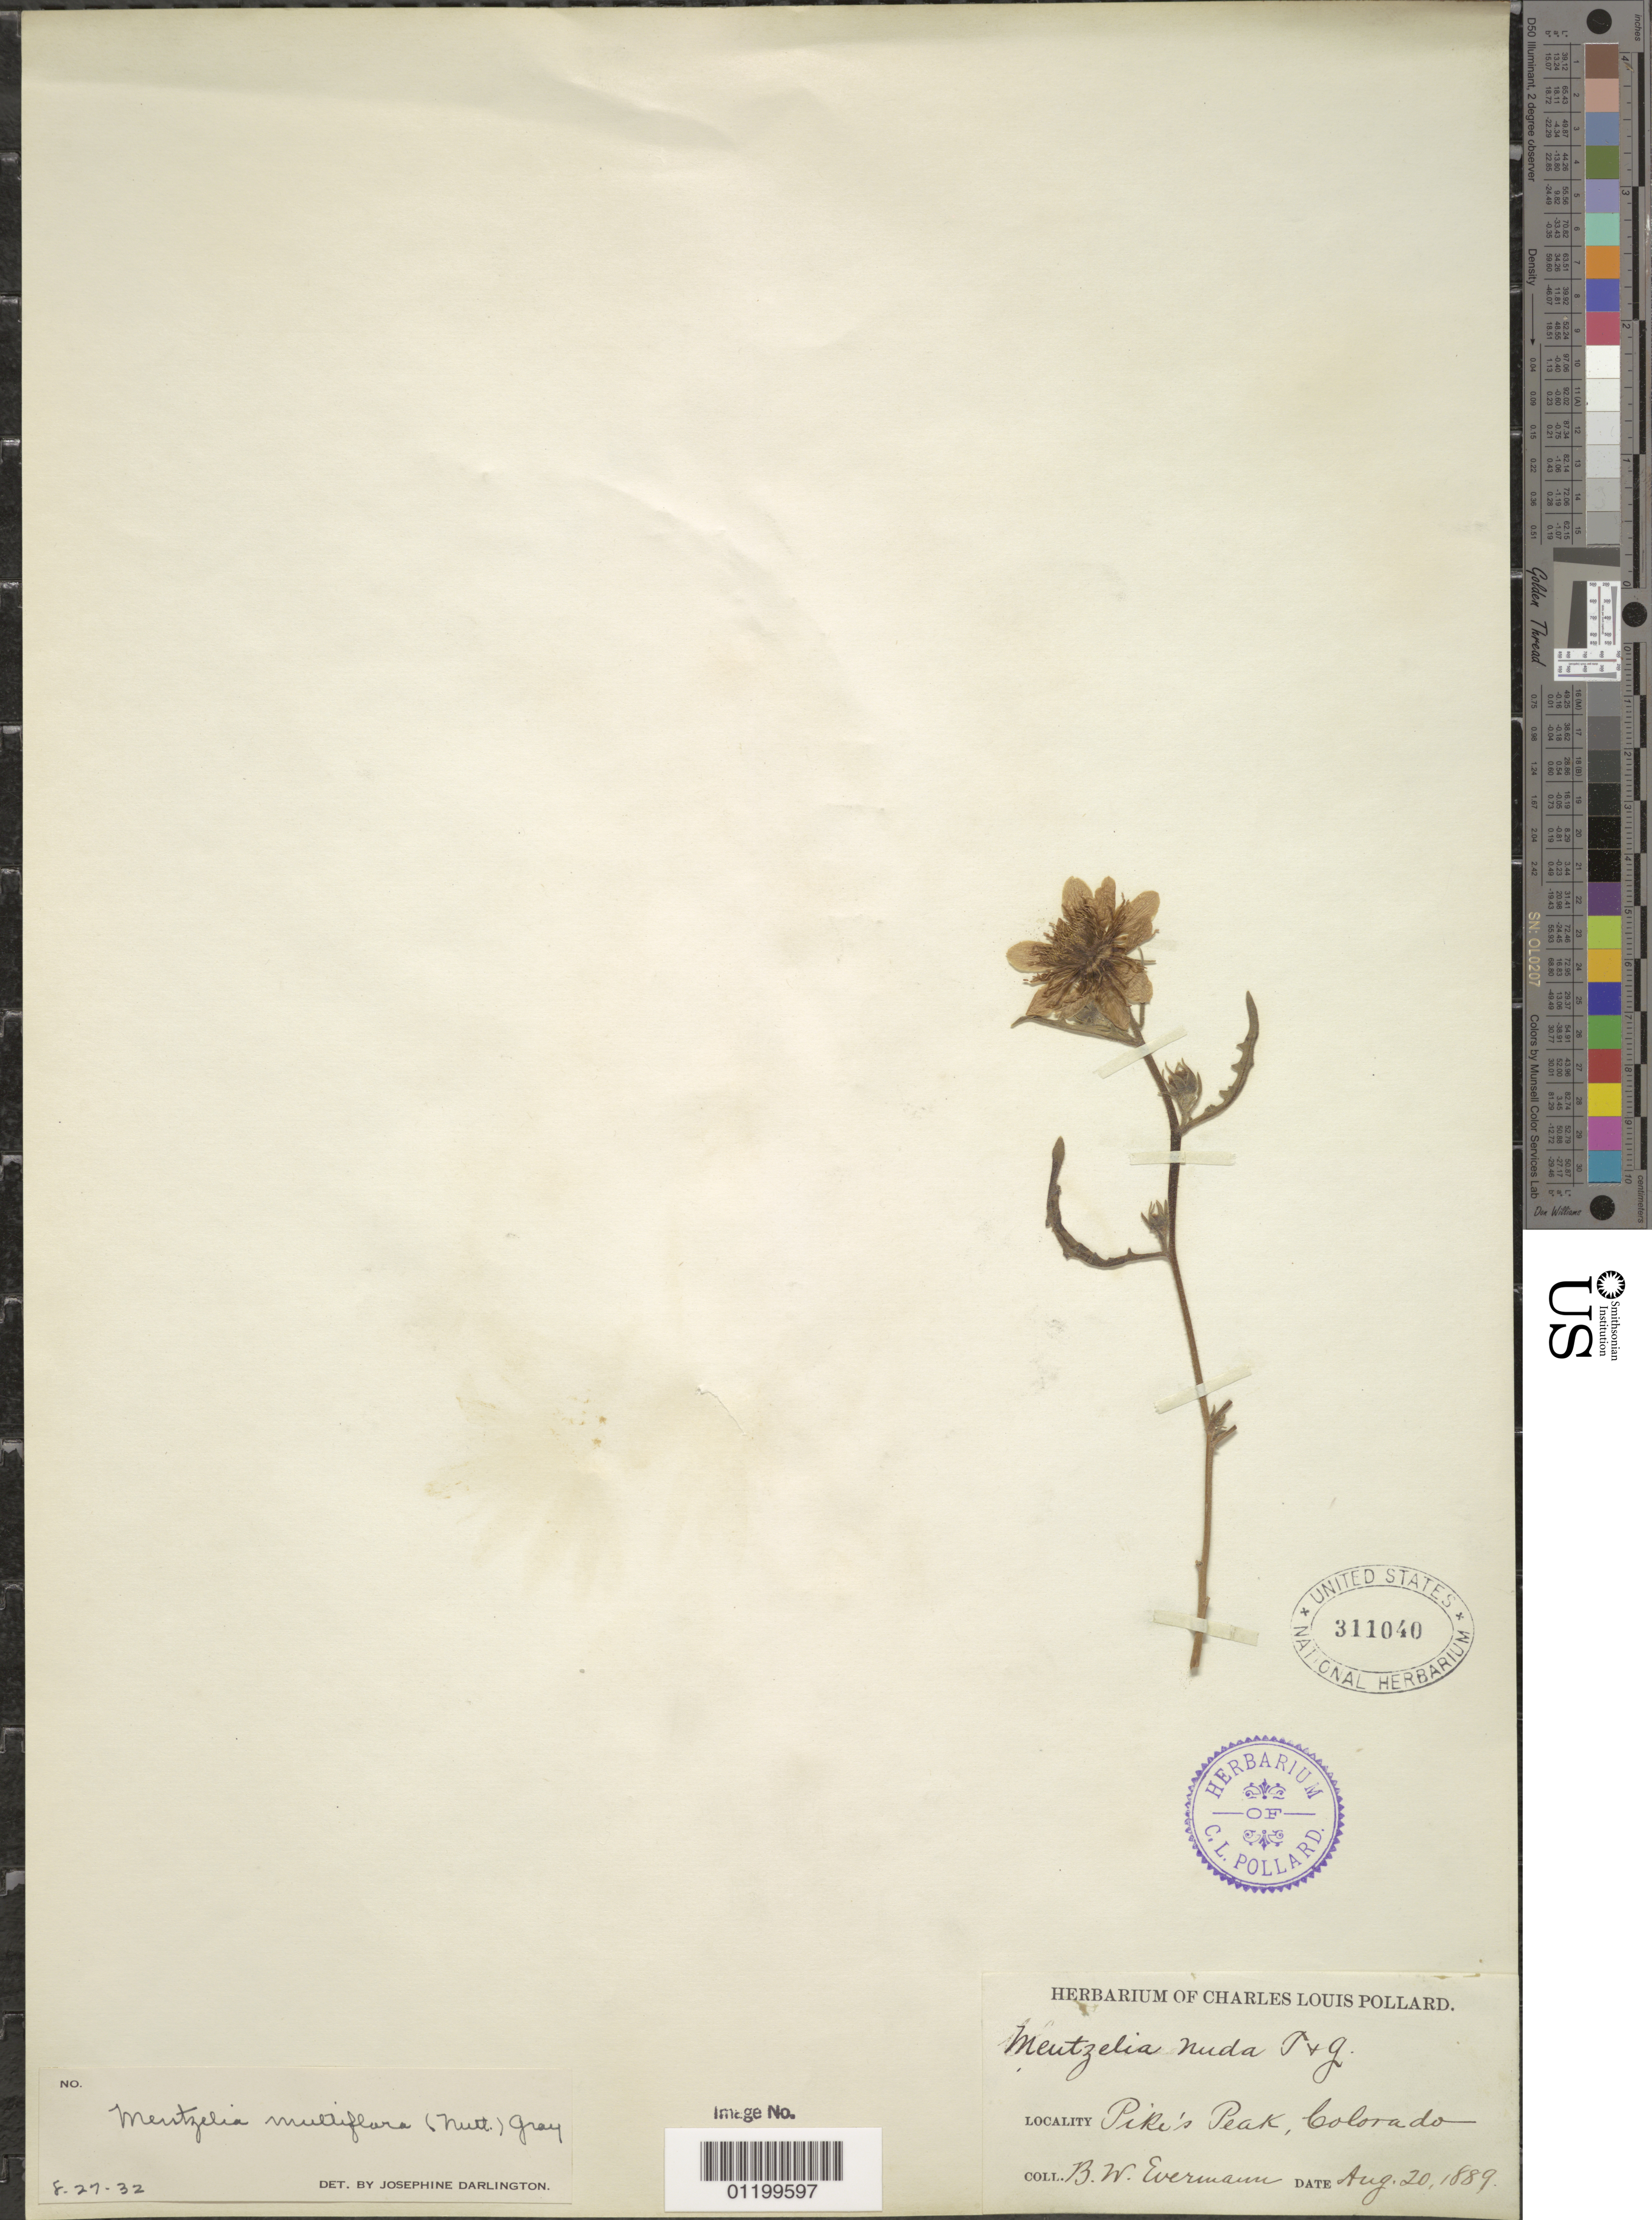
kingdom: Plantae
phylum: Tracheophyta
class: Magnoliopsida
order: Cornales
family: Loasaceae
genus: Mentzelia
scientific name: Mentzelia multiflora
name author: (Nutt.) A. Gray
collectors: B. W. Evermann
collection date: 1889-08-20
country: United States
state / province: Colorado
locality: Pike's Peak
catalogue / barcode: US 311040